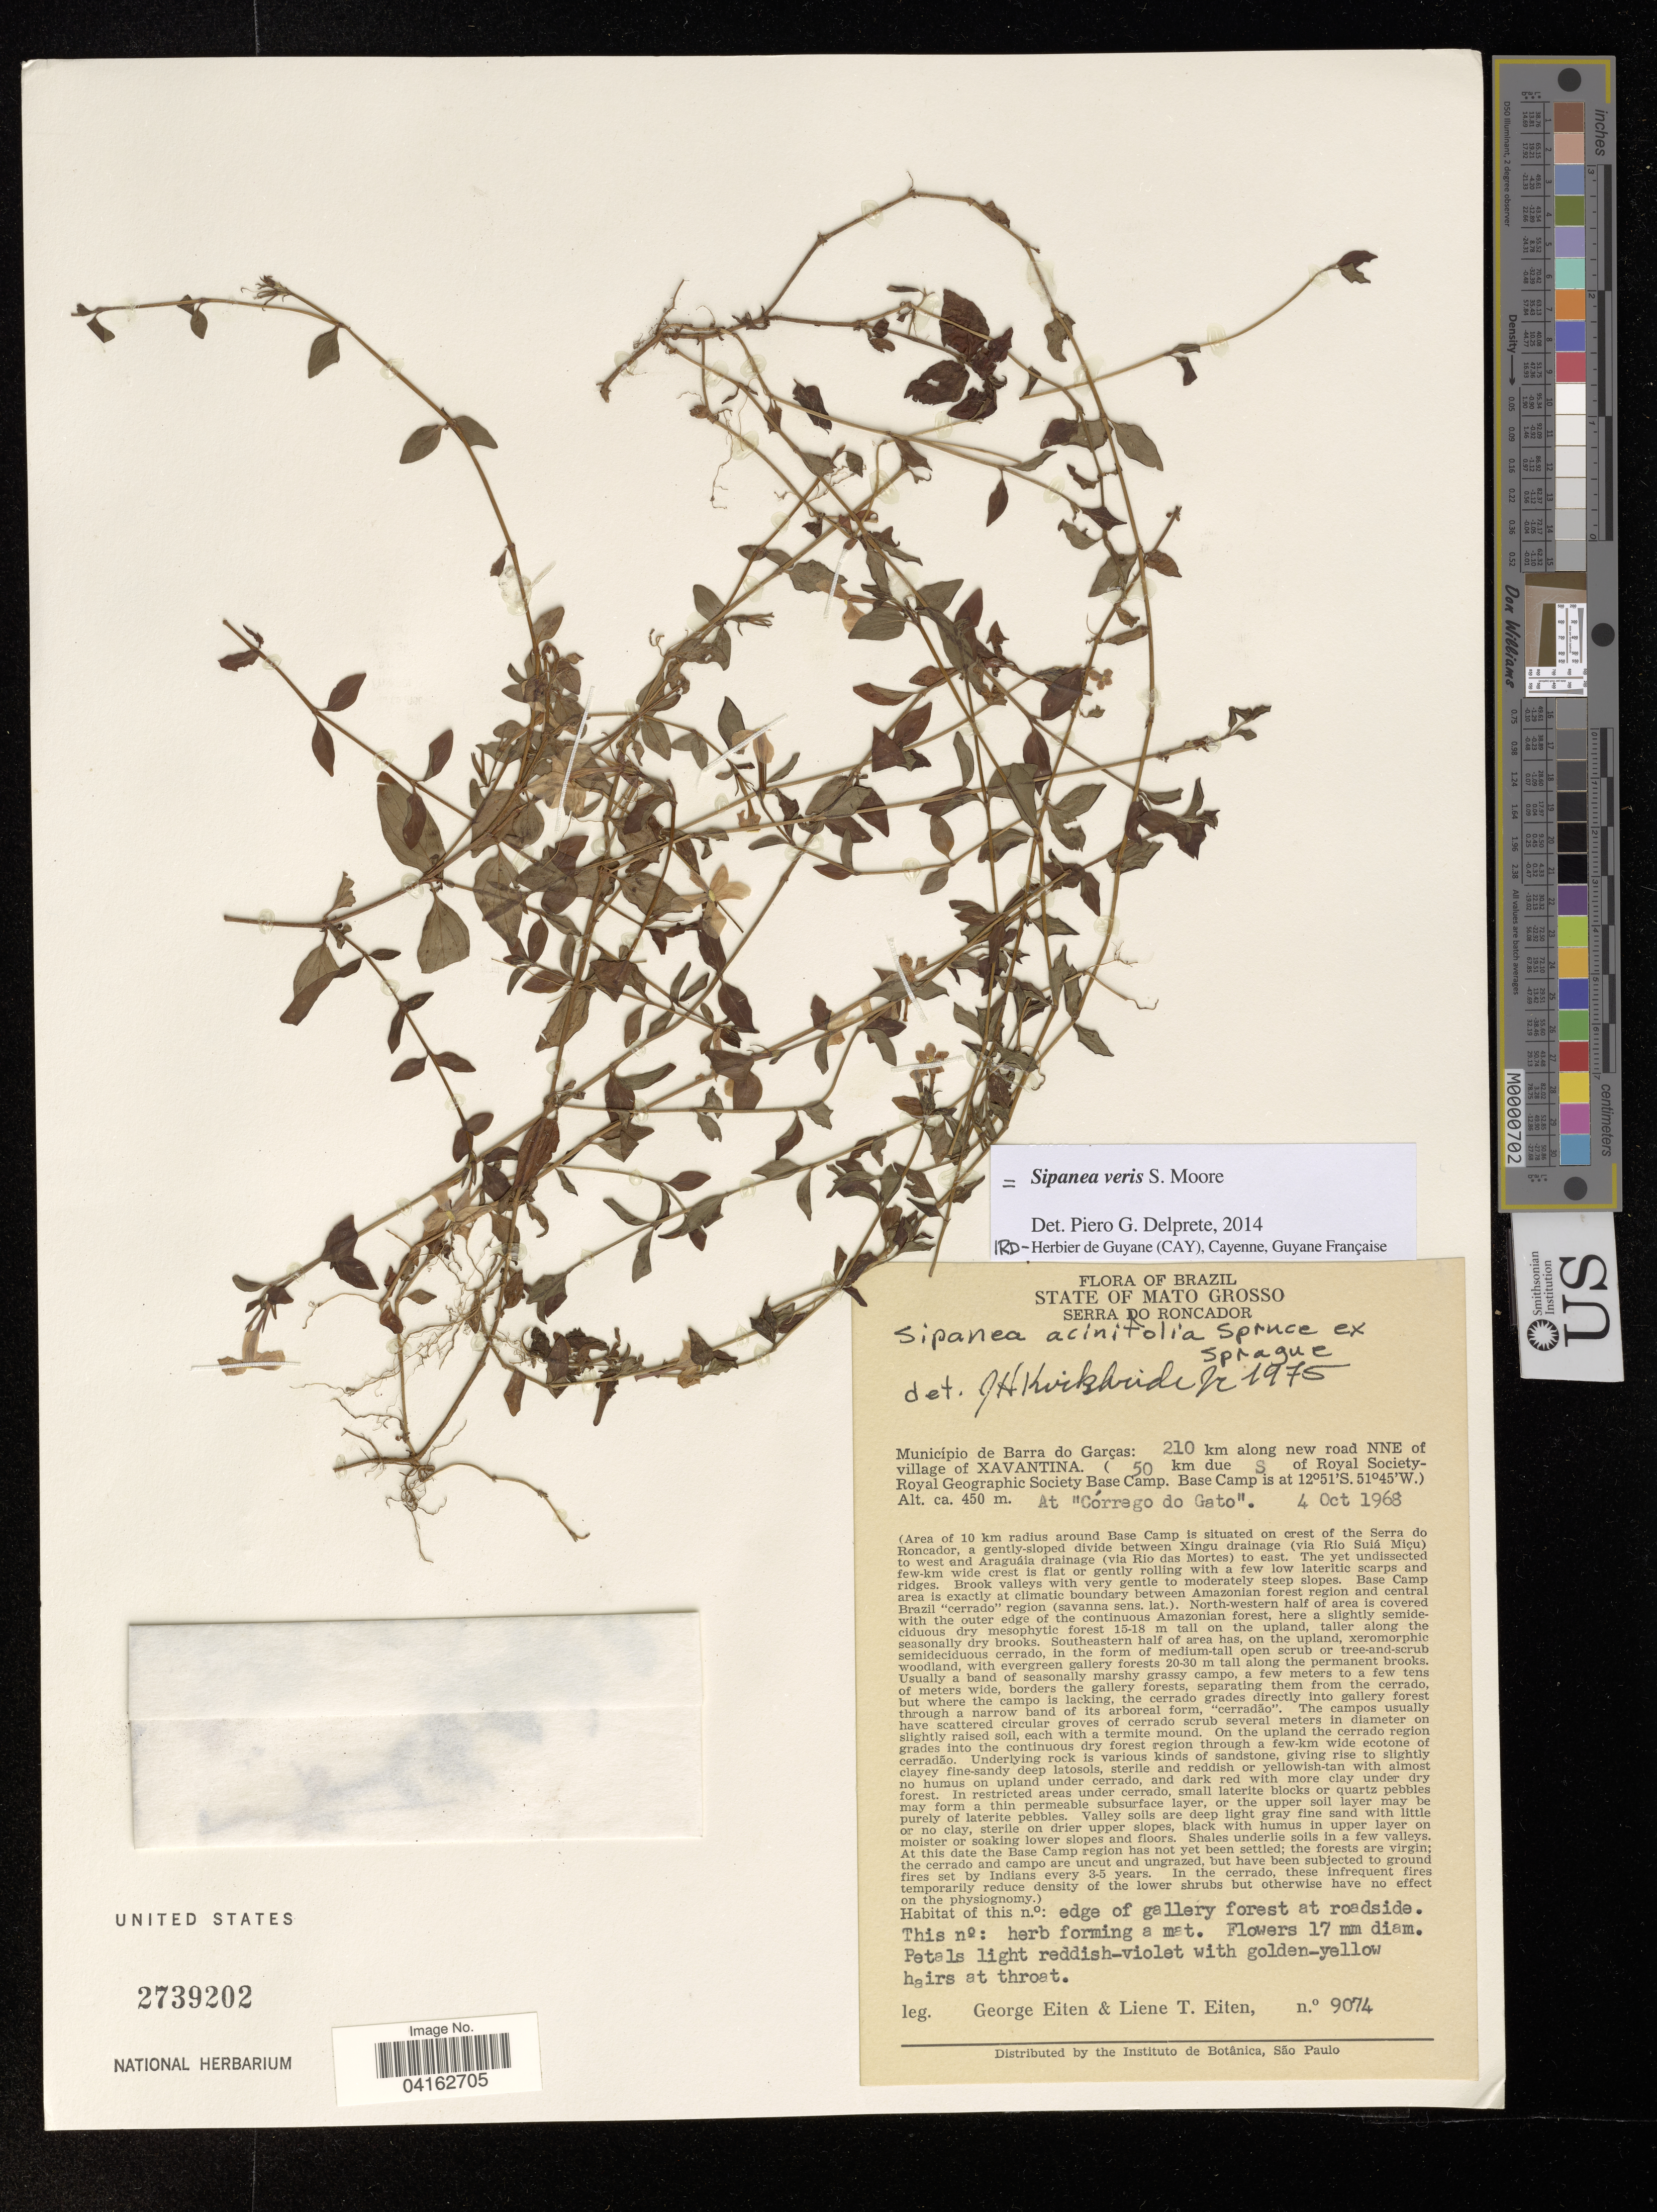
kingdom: Plantae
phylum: Tracheophyta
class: Magnoliopsida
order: Gentianales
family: Rubiaceae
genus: Sipanea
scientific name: Sipanea veris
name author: S. Moore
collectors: G. Eiten & L. T. Eiten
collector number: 9074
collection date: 1968-10-04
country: Brazil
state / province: Mato Grosso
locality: Serra do Roncador. Município de Barra do Garças: 210 km along new road NNE of village of Xavantina. (50 km due S of Royal Society-Royal Geographic Society Base Camp.) At "Córrego do Gato".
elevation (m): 450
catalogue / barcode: US 2739202